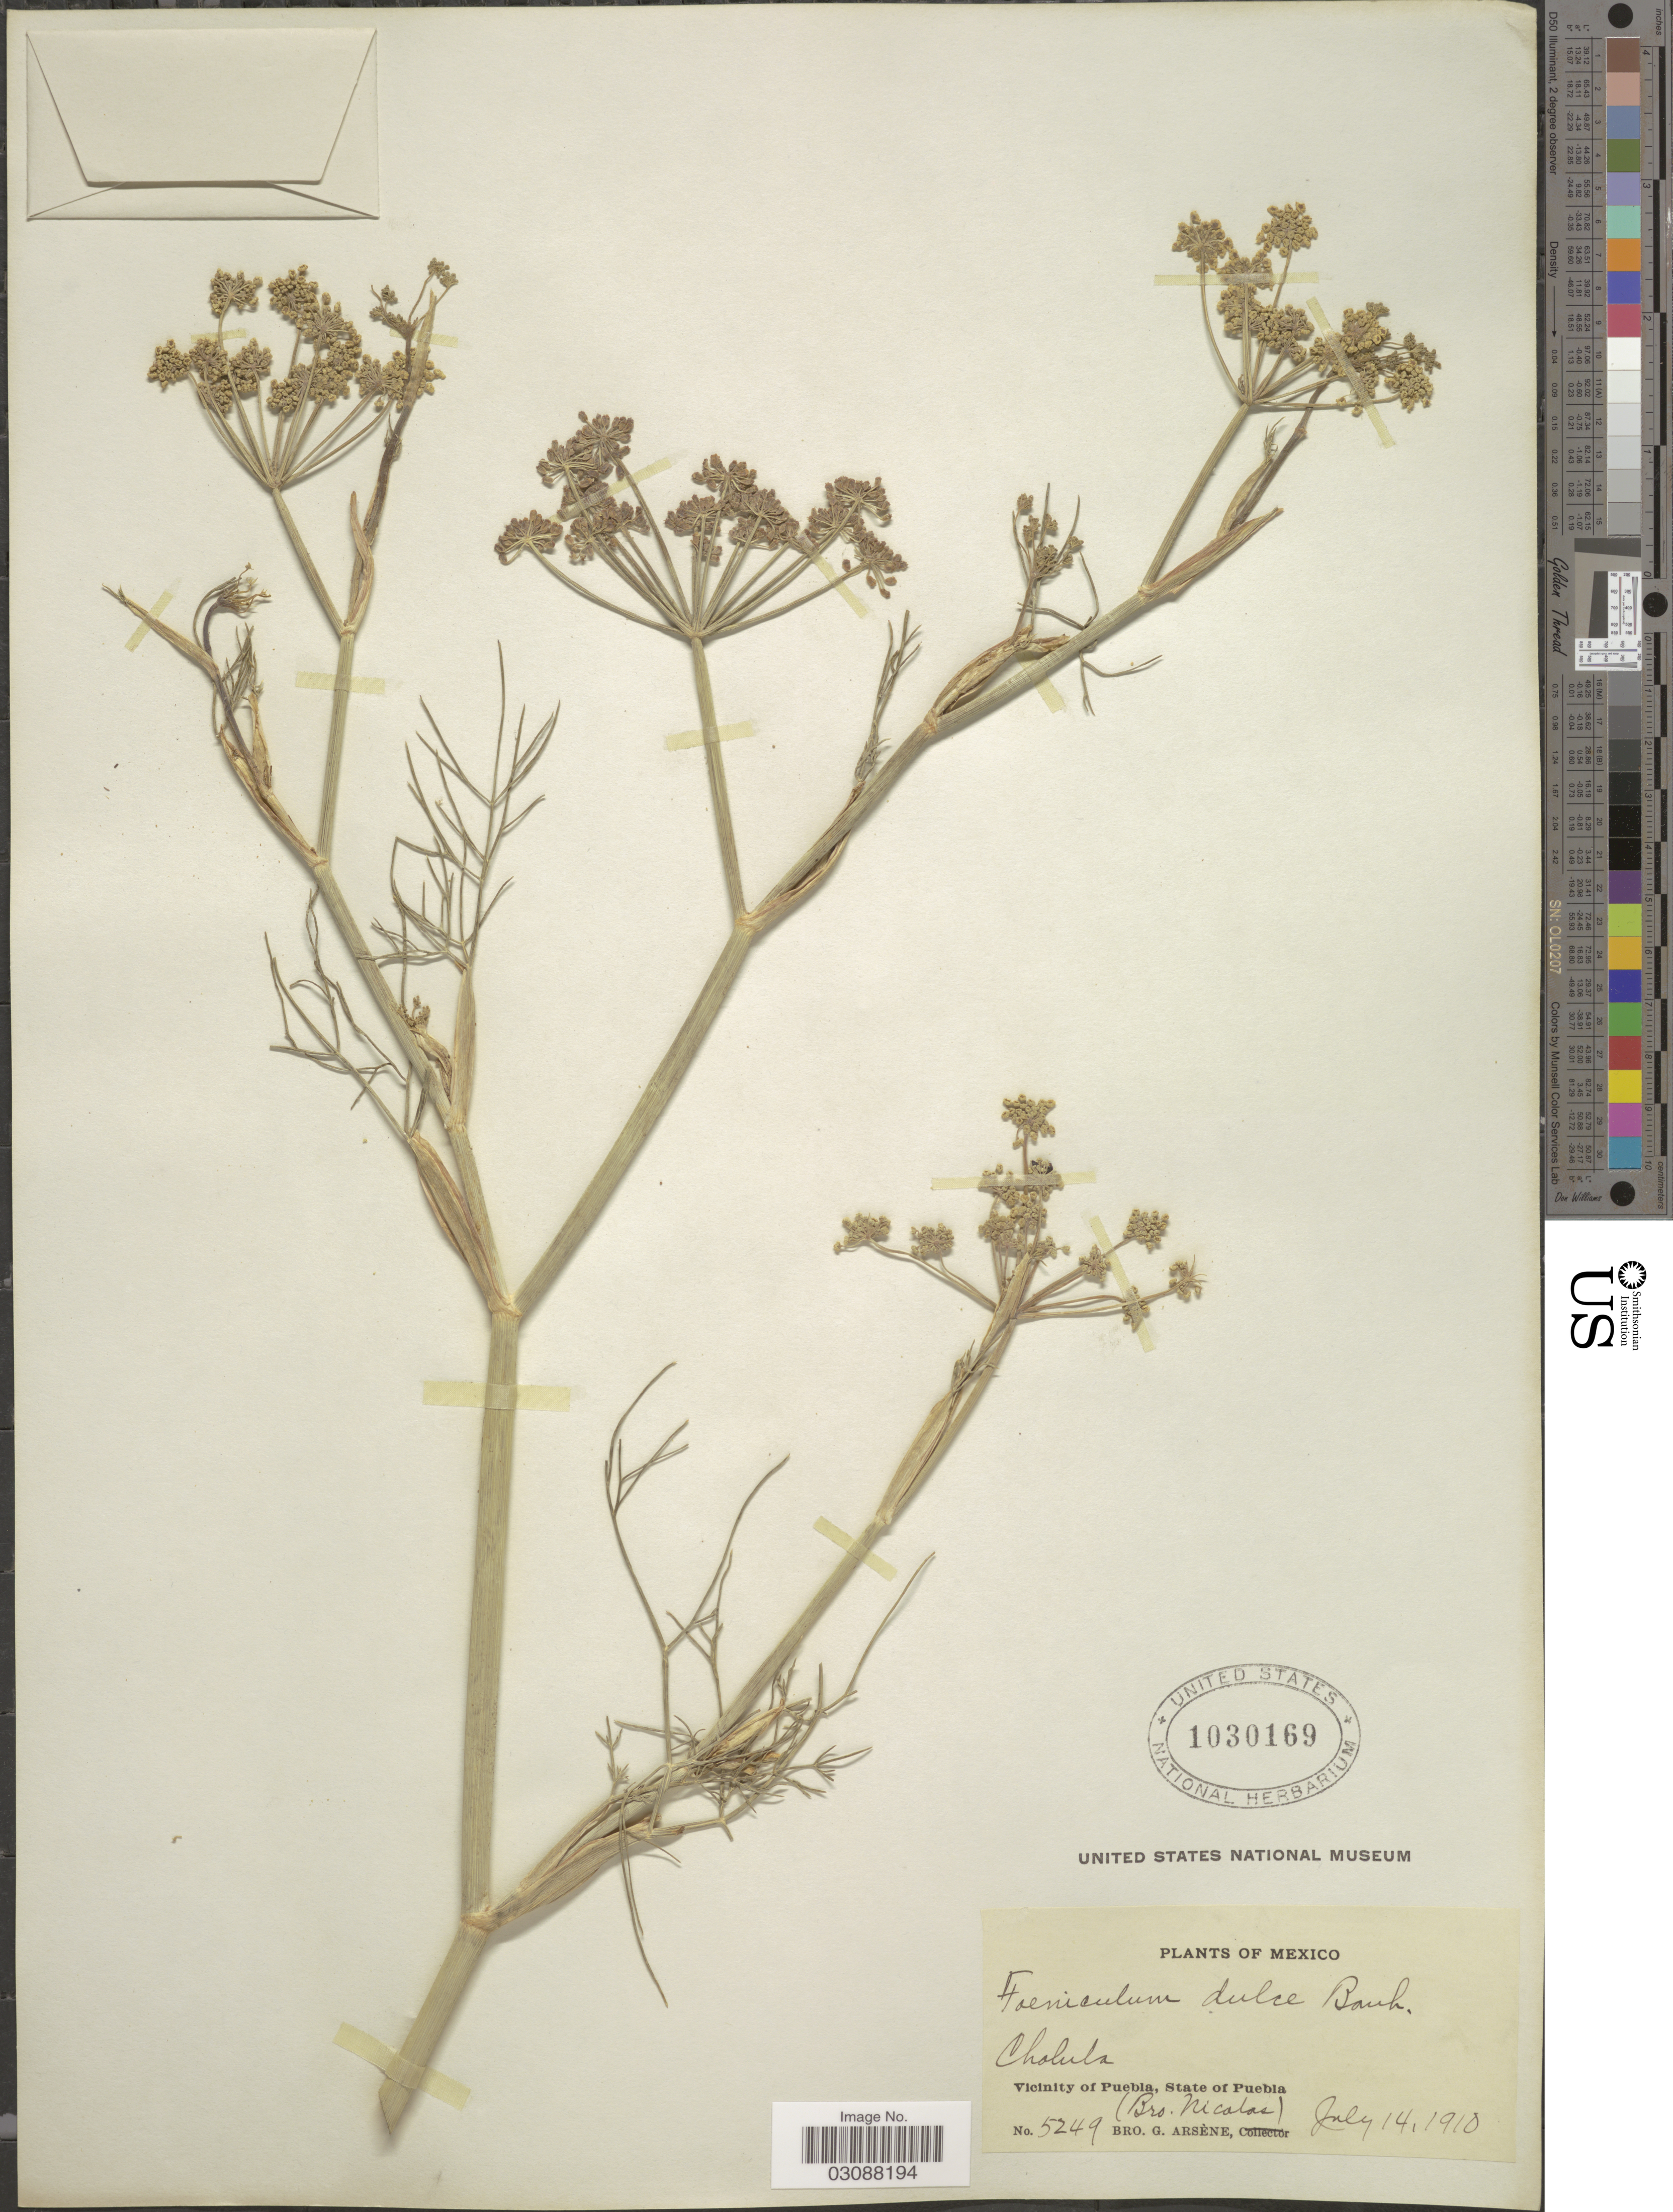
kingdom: Plantae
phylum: Tracheophyta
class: Magnoliopsida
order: Apiales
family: Apiaceae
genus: Foeniculum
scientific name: Foeniculum vulgare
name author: Mill.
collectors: Bro. G. Arsène & Bro. Nicolas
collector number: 5249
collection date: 1910-07-14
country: Mexico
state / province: Puebla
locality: Cholula. Vicinity of Puebla.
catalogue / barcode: US 1030169